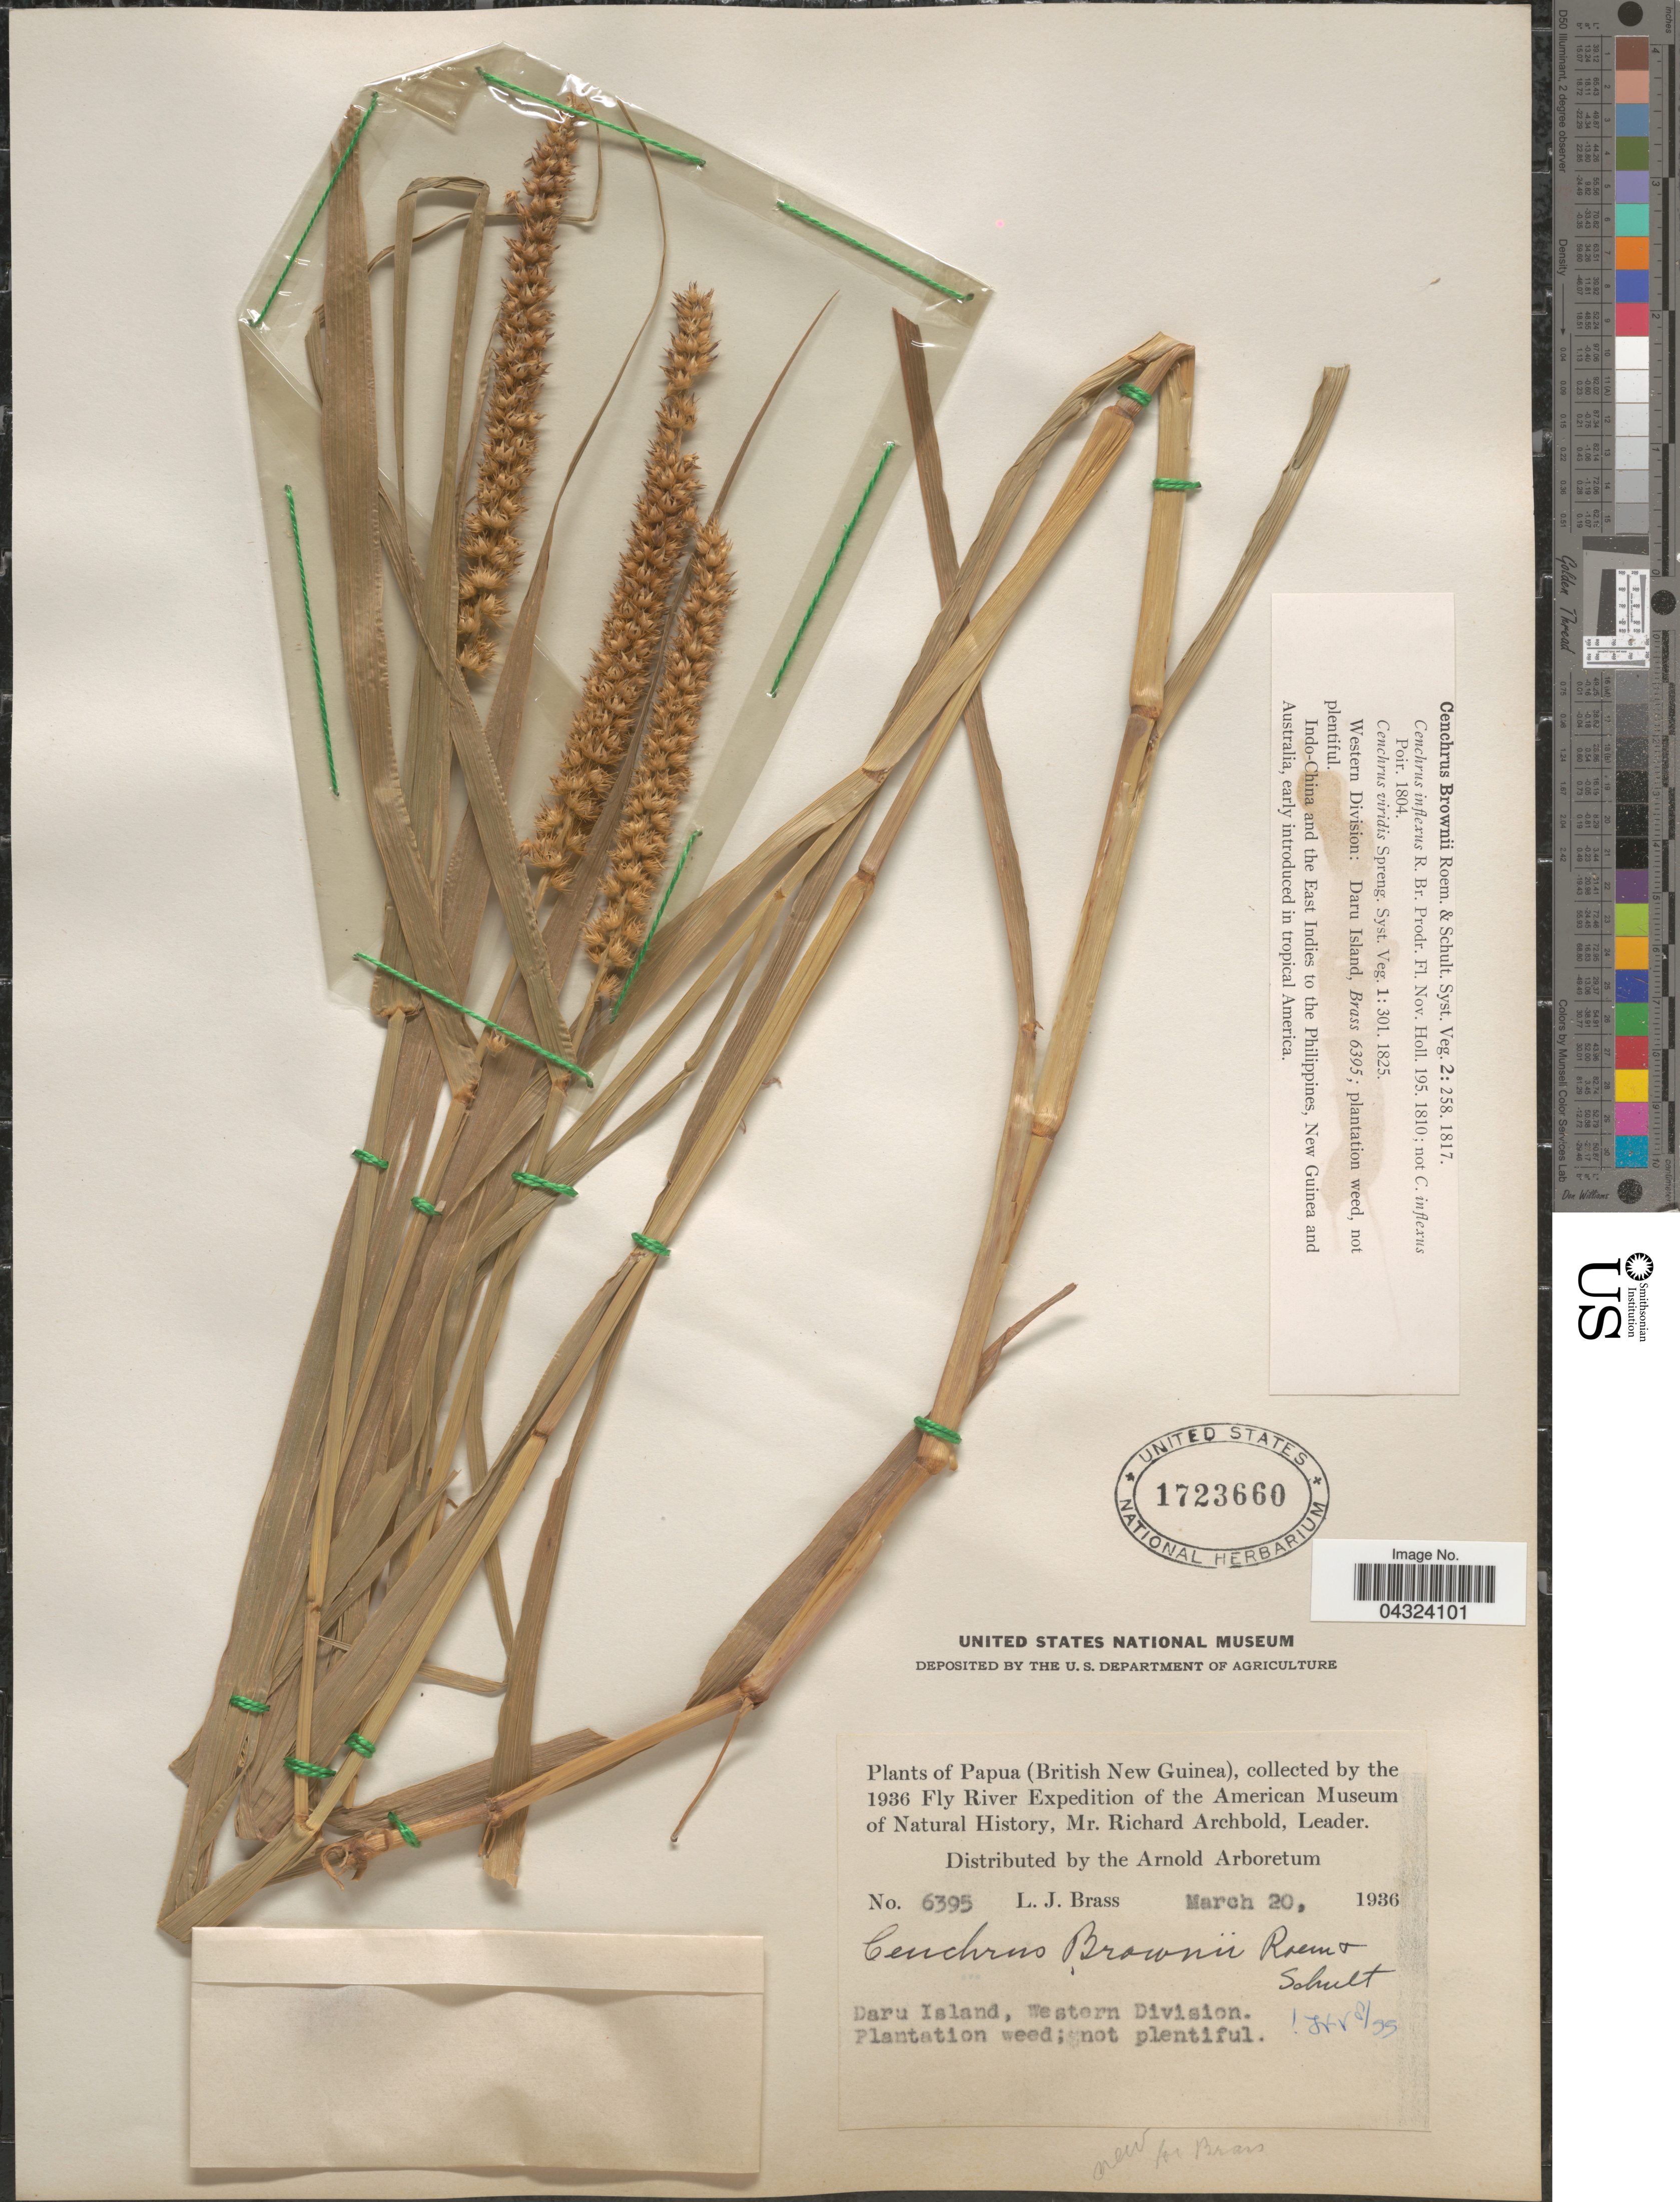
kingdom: Plantae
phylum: Tracheophyta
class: Liliopsida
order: Poales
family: Poaceae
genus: Cenchrus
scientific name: Cenchrus brownii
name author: Roem. & Schult.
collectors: L. J. Brass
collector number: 6395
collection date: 1936-03-20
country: Papua New Guinea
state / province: Manus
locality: Papua (British New Guinea). The 1936 Fly River Expedition of the American Museum of Natural History. Daru Island, Western Division.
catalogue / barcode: US 1723660